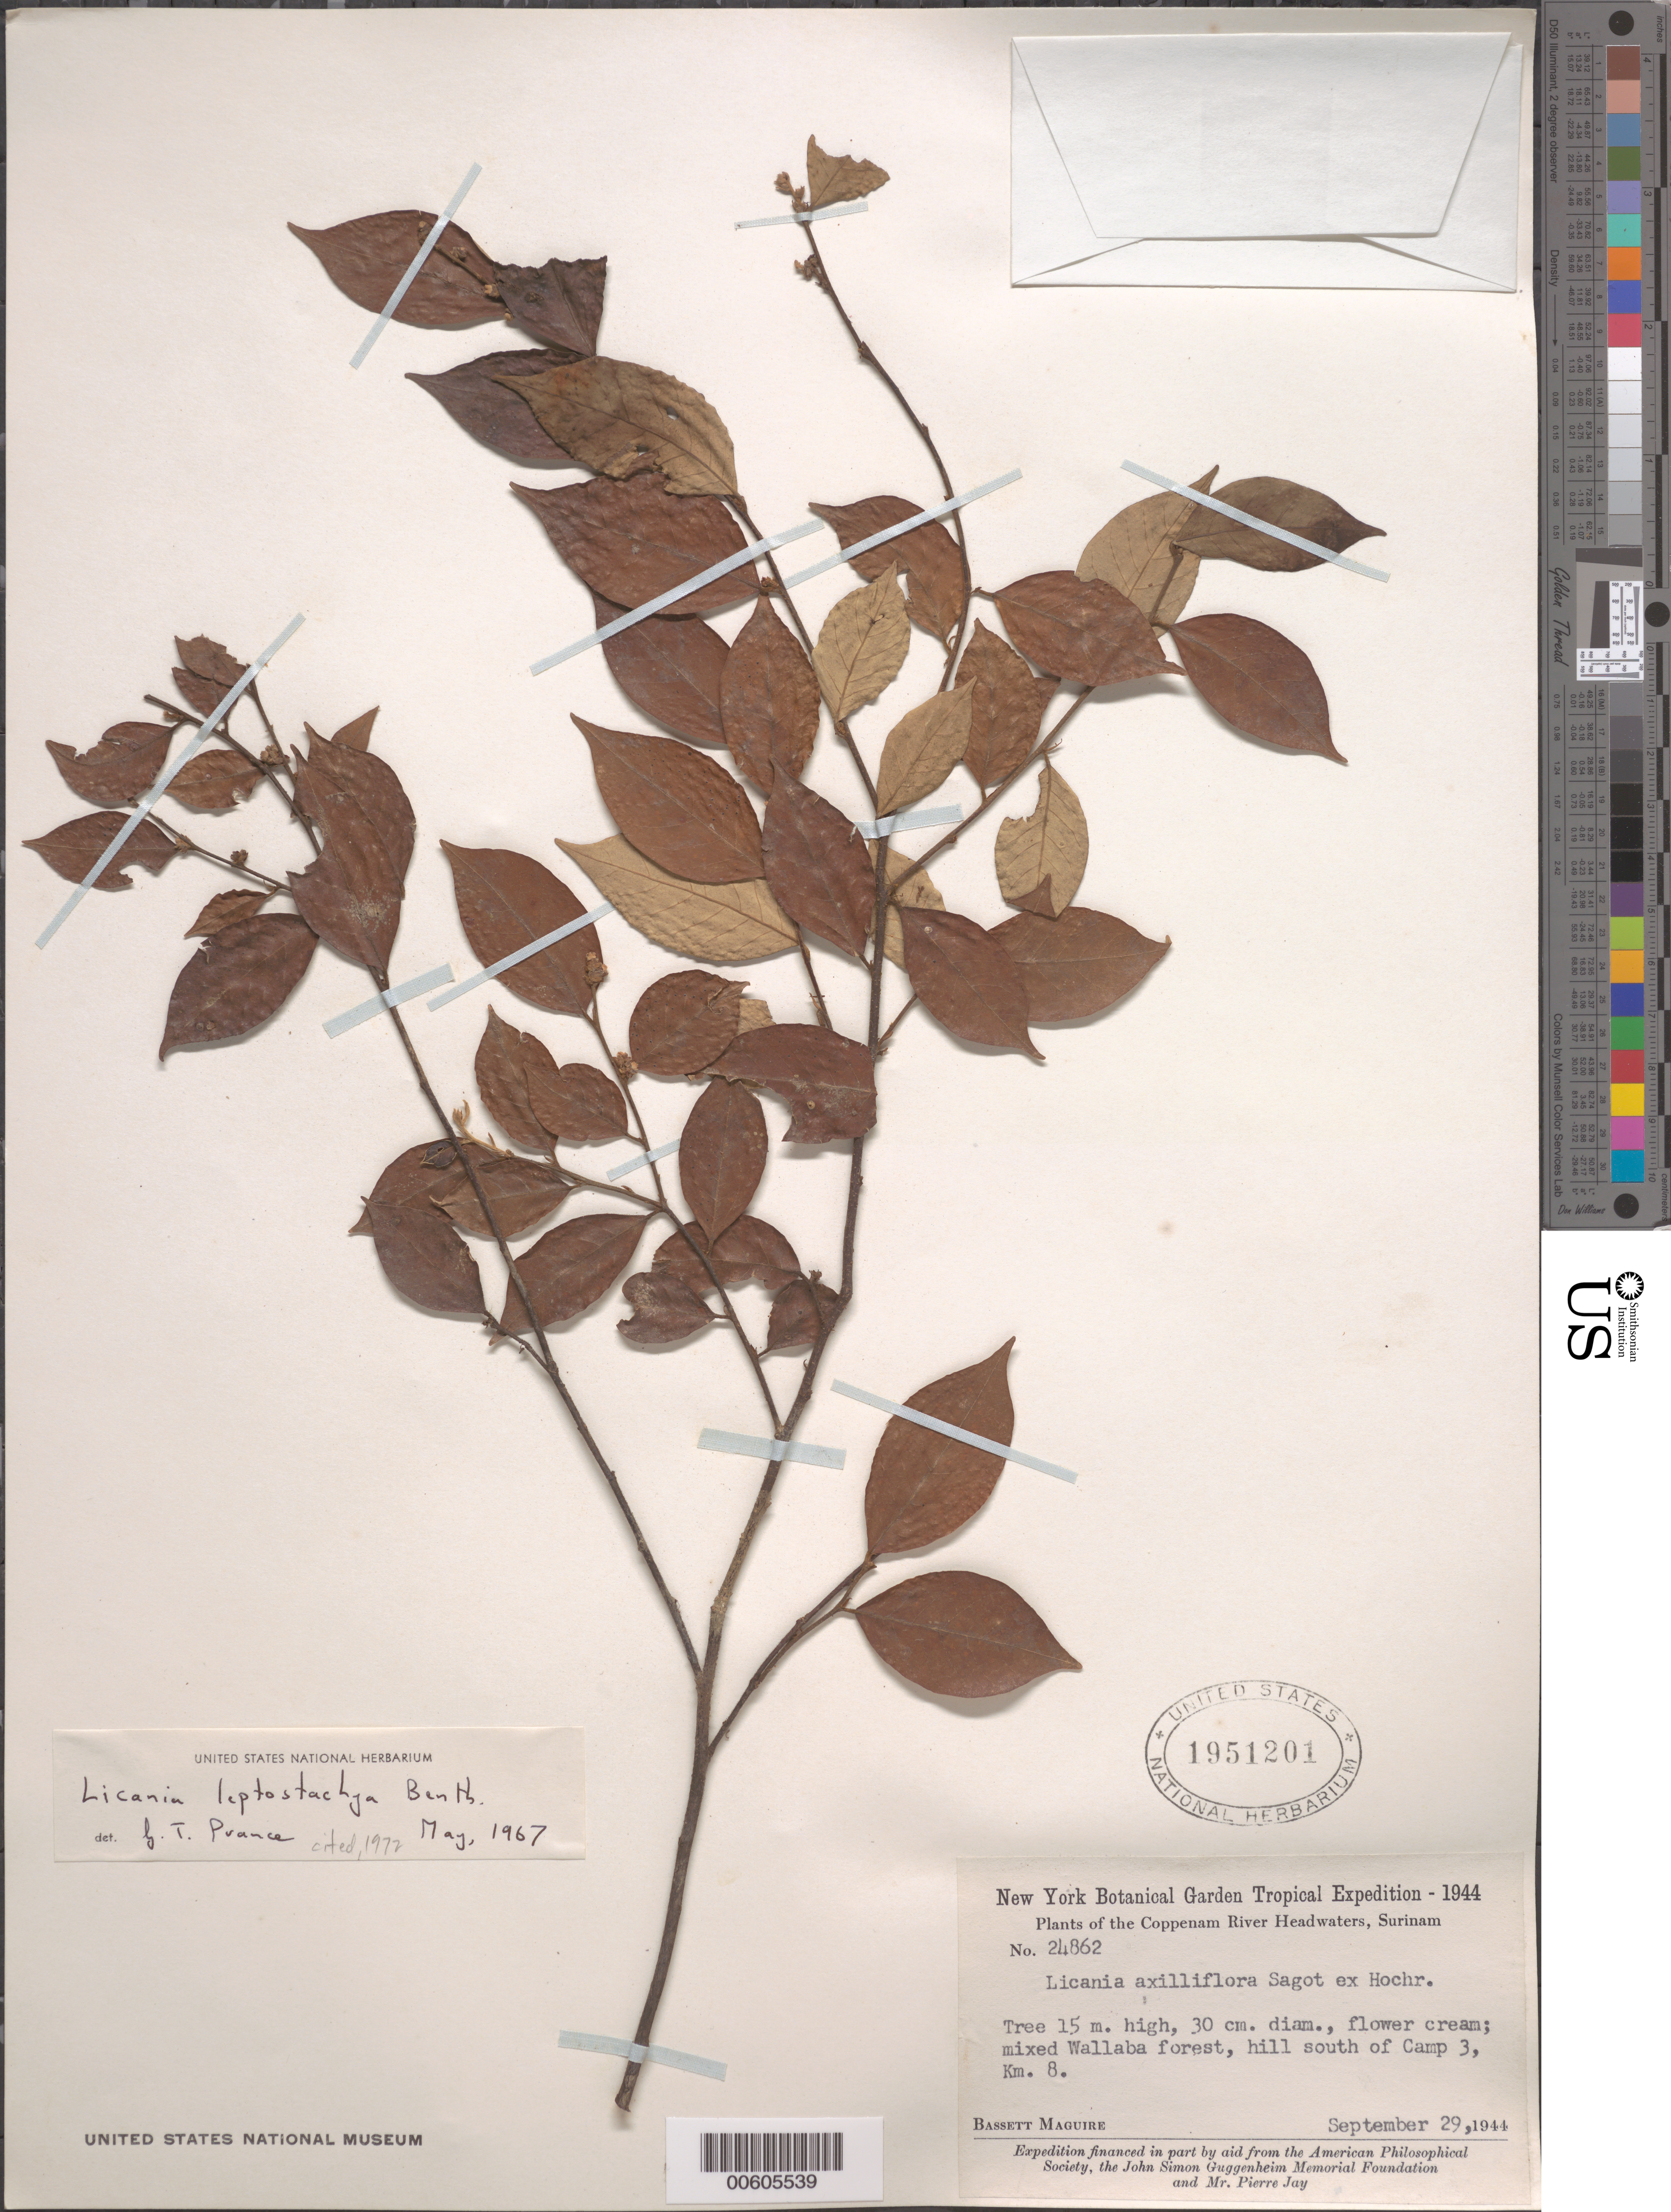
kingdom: Plantae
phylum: Tracheophyta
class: Magnoliopsida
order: Malpighiales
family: Chrysobalanaceae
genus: Licania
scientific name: Licania leptostachya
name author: Benth.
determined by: Prance, G. T.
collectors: B. Maguire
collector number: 24862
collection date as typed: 29-Sep-44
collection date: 1944-09-29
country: Suriname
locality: Coppename River Headwaters, S of Camp 3, km 8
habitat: Mixed Wallaba forest, hill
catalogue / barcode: US 1951201